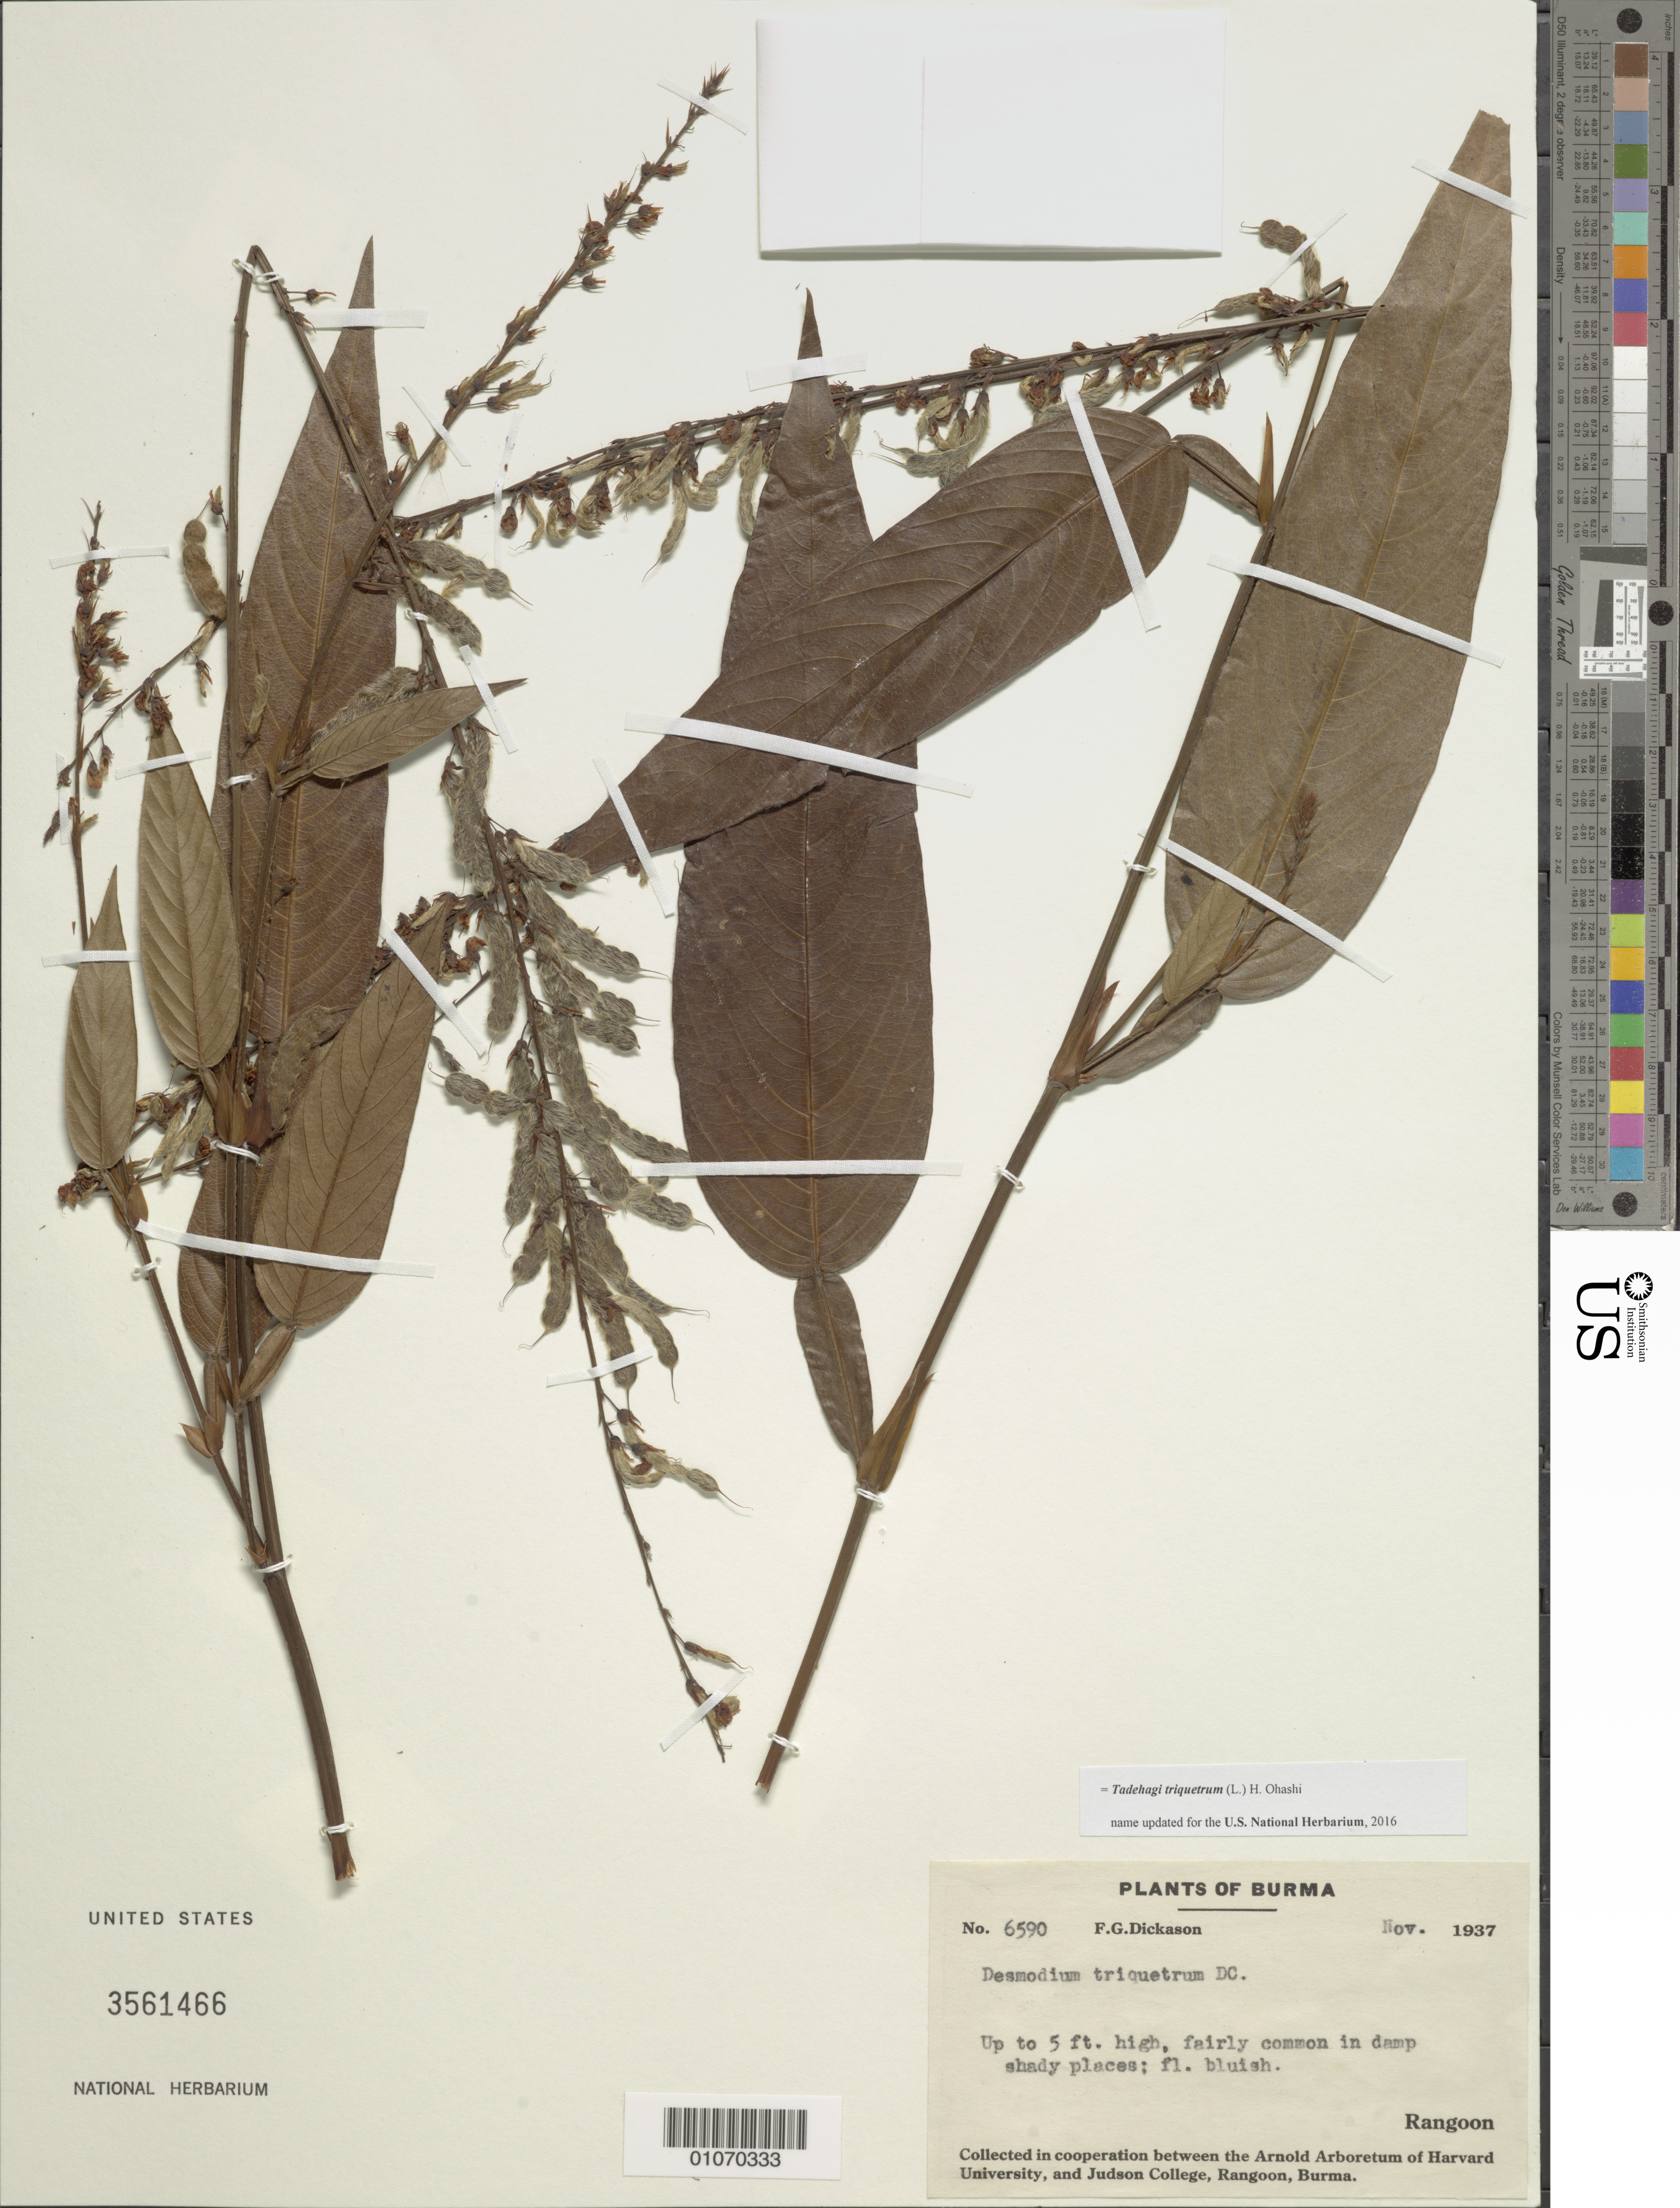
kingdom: Plantae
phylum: Tracheophyta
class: Magnoliopsida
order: Fabales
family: Fabaceae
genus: Tadehagi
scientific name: Tadehagi triquetrum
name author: (L.) H. Ohashi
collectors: F. Dickason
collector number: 6590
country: Myanmar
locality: Rangoon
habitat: common in damp shady places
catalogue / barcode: US 3561466